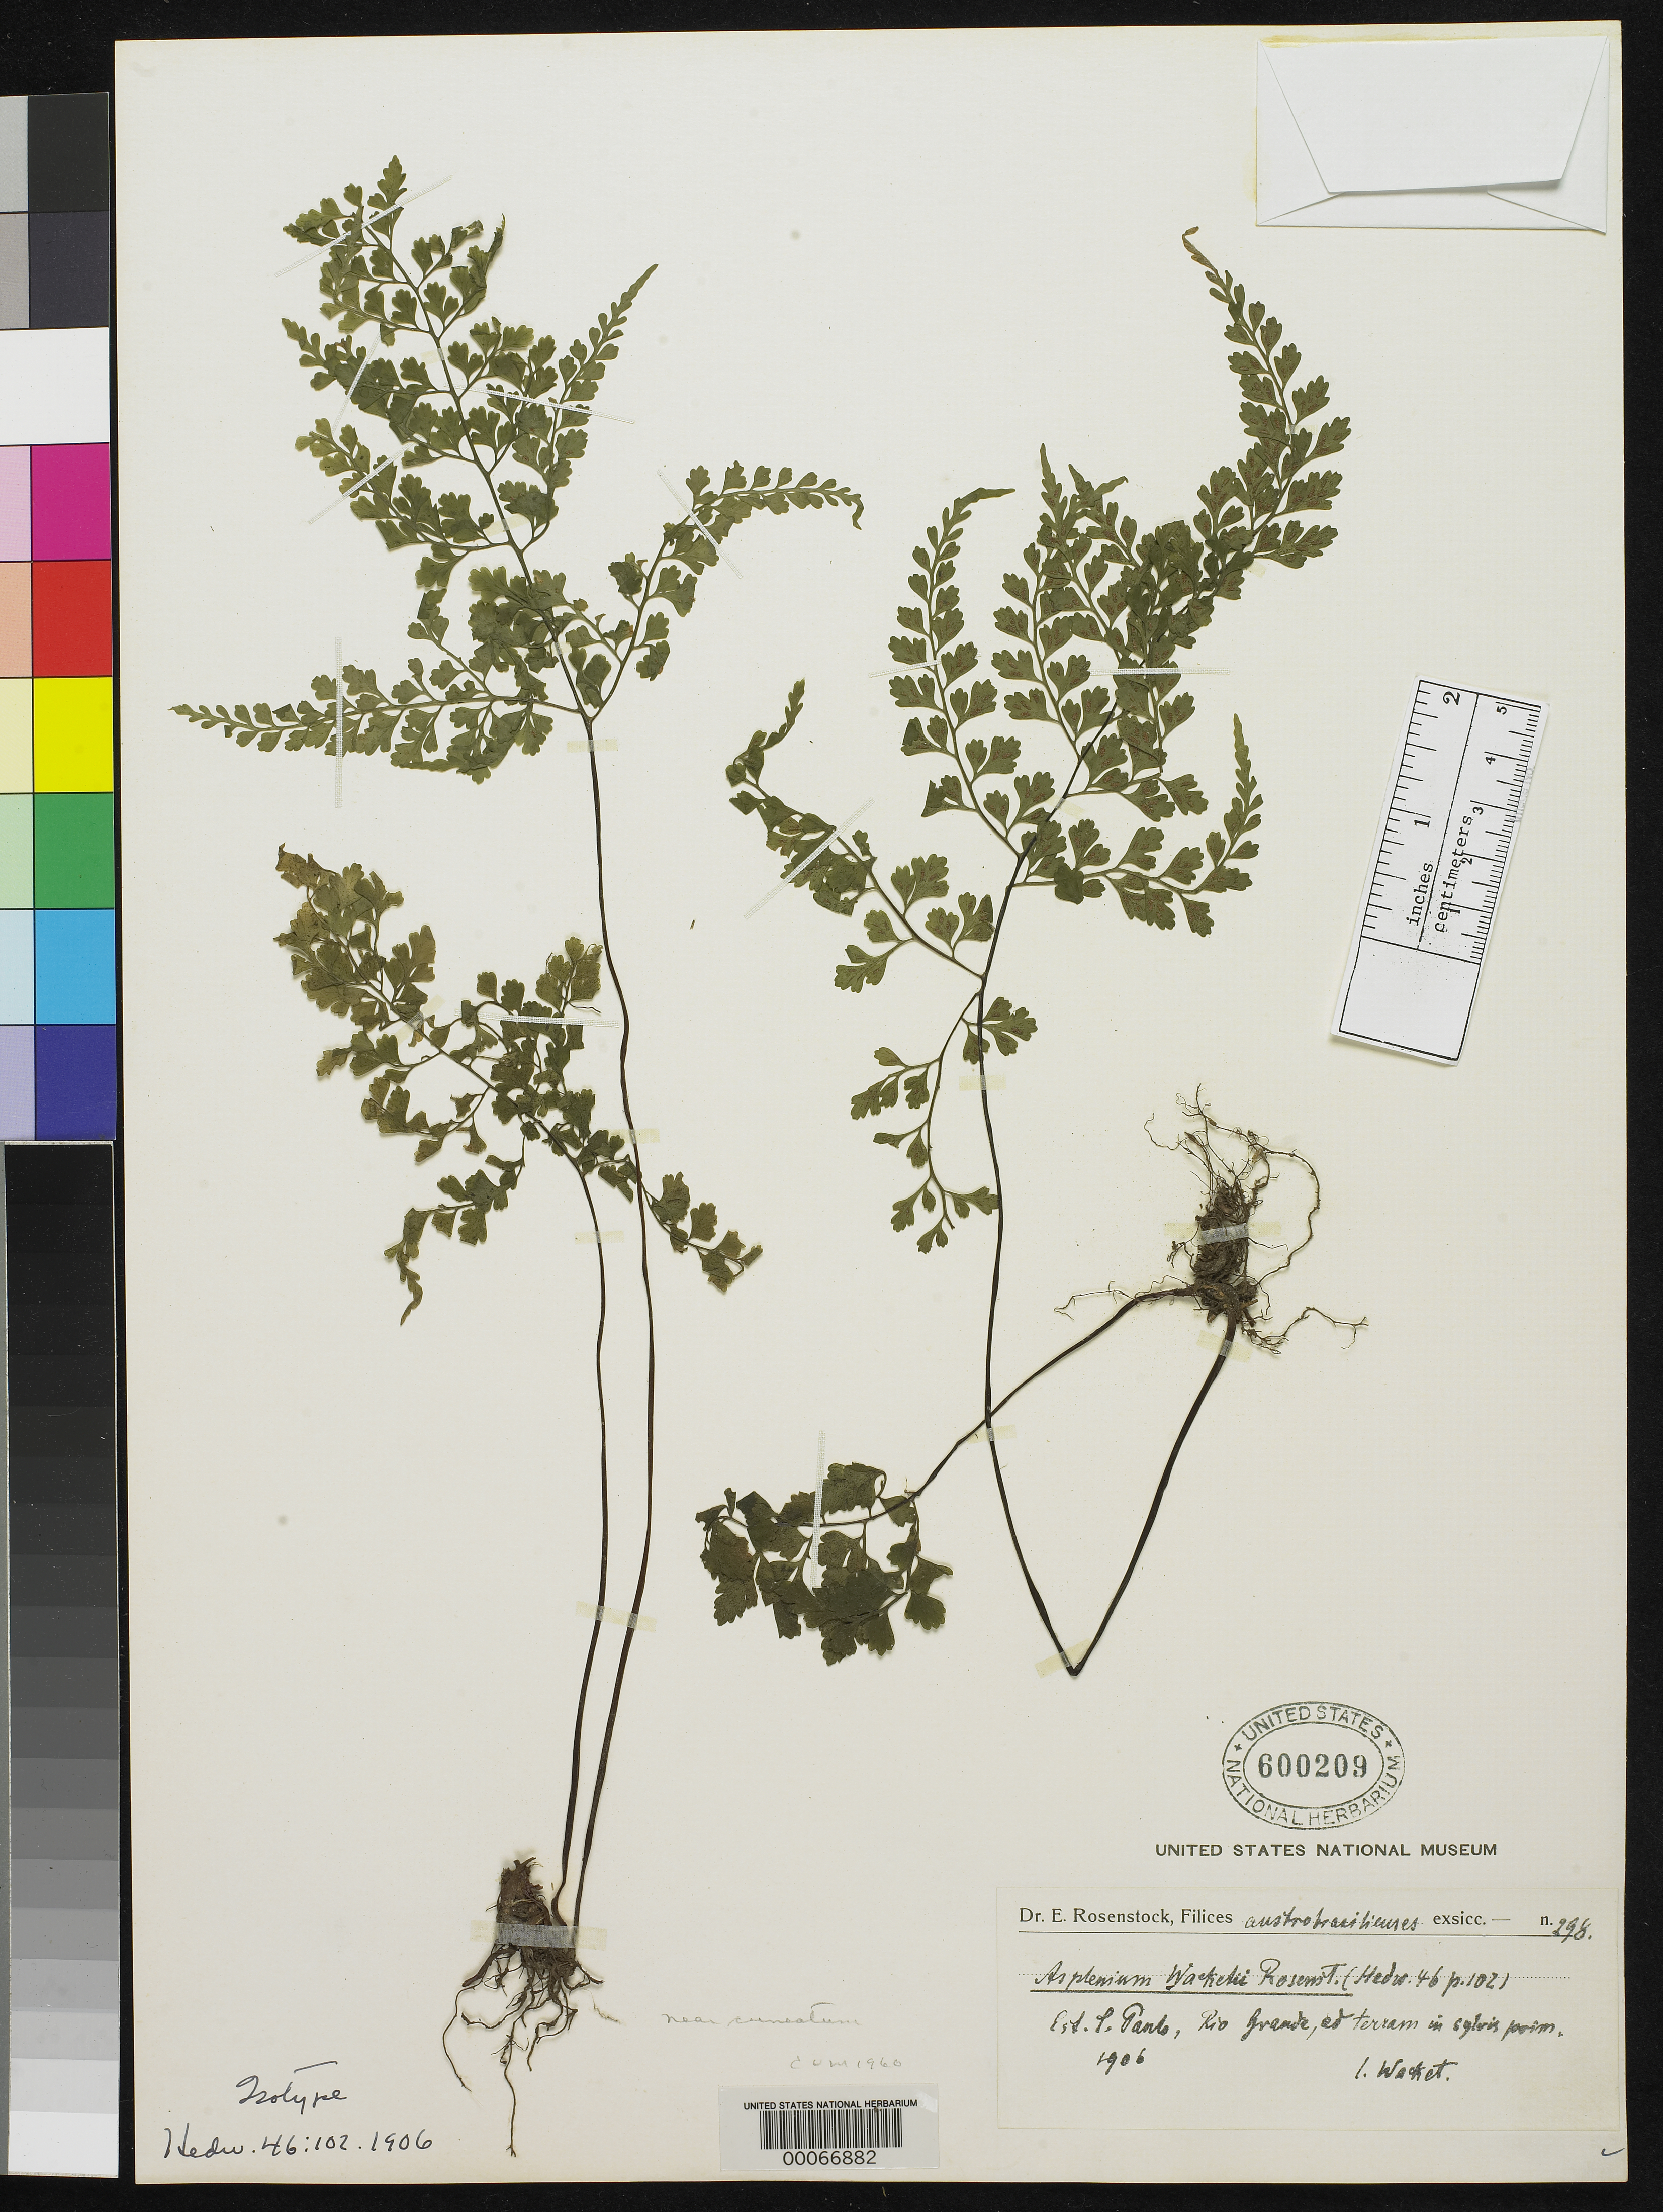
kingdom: Plantae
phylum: Tracheophyta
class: Polypodiopsida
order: Polypodiales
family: Aspleniaceae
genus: Asplenium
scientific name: Asplenium wacketii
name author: Rosenst.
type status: Type Collection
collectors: M. Wacket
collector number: Rosenstock Exs. 298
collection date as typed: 1906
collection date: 1906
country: Brazil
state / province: Minas Gerais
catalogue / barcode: US 600209